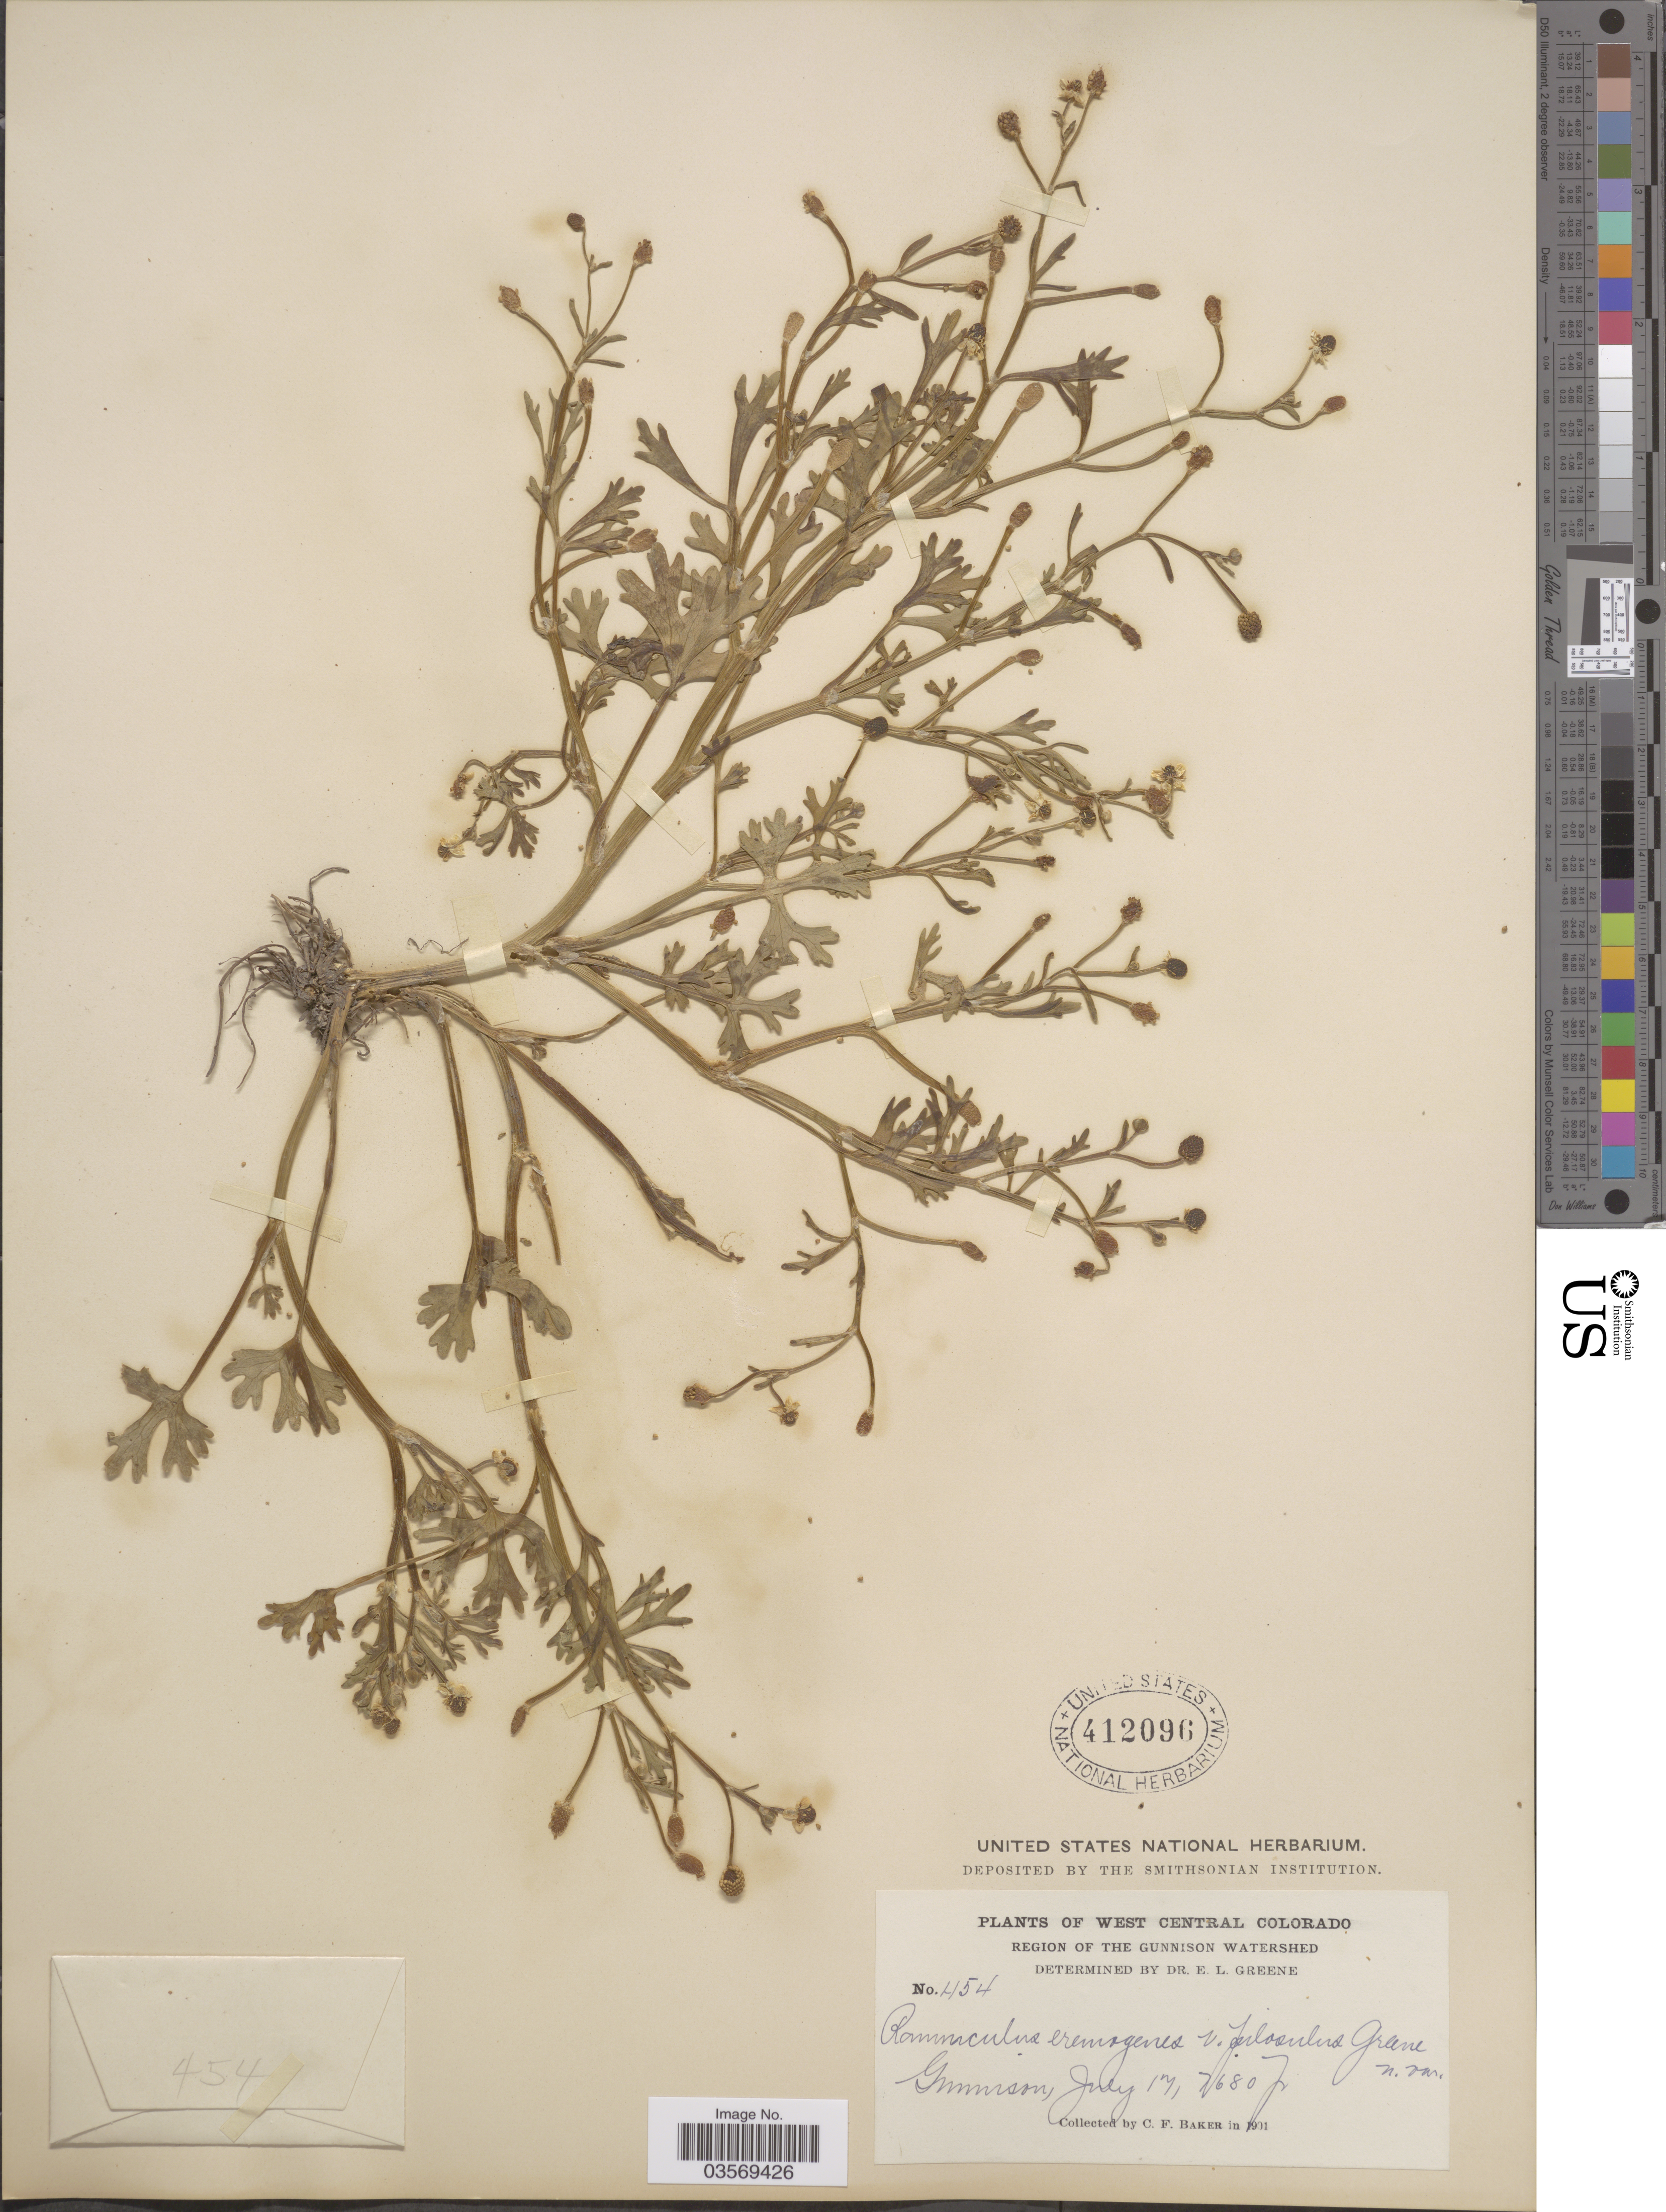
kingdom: Plantae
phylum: Tracheophyta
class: Magnoliopsida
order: Ranunculales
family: Ranunculaceae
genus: Ranunculus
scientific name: Ranunculus sceleratus var. multifidus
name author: Nutt.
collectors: C. F. Baker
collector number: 454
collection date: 1901-07-17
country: United States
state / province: Colorado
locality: West Central Colorado. Region of the Gunnison Watershed. Gunnison.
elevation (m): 2341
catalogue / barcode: US 412096